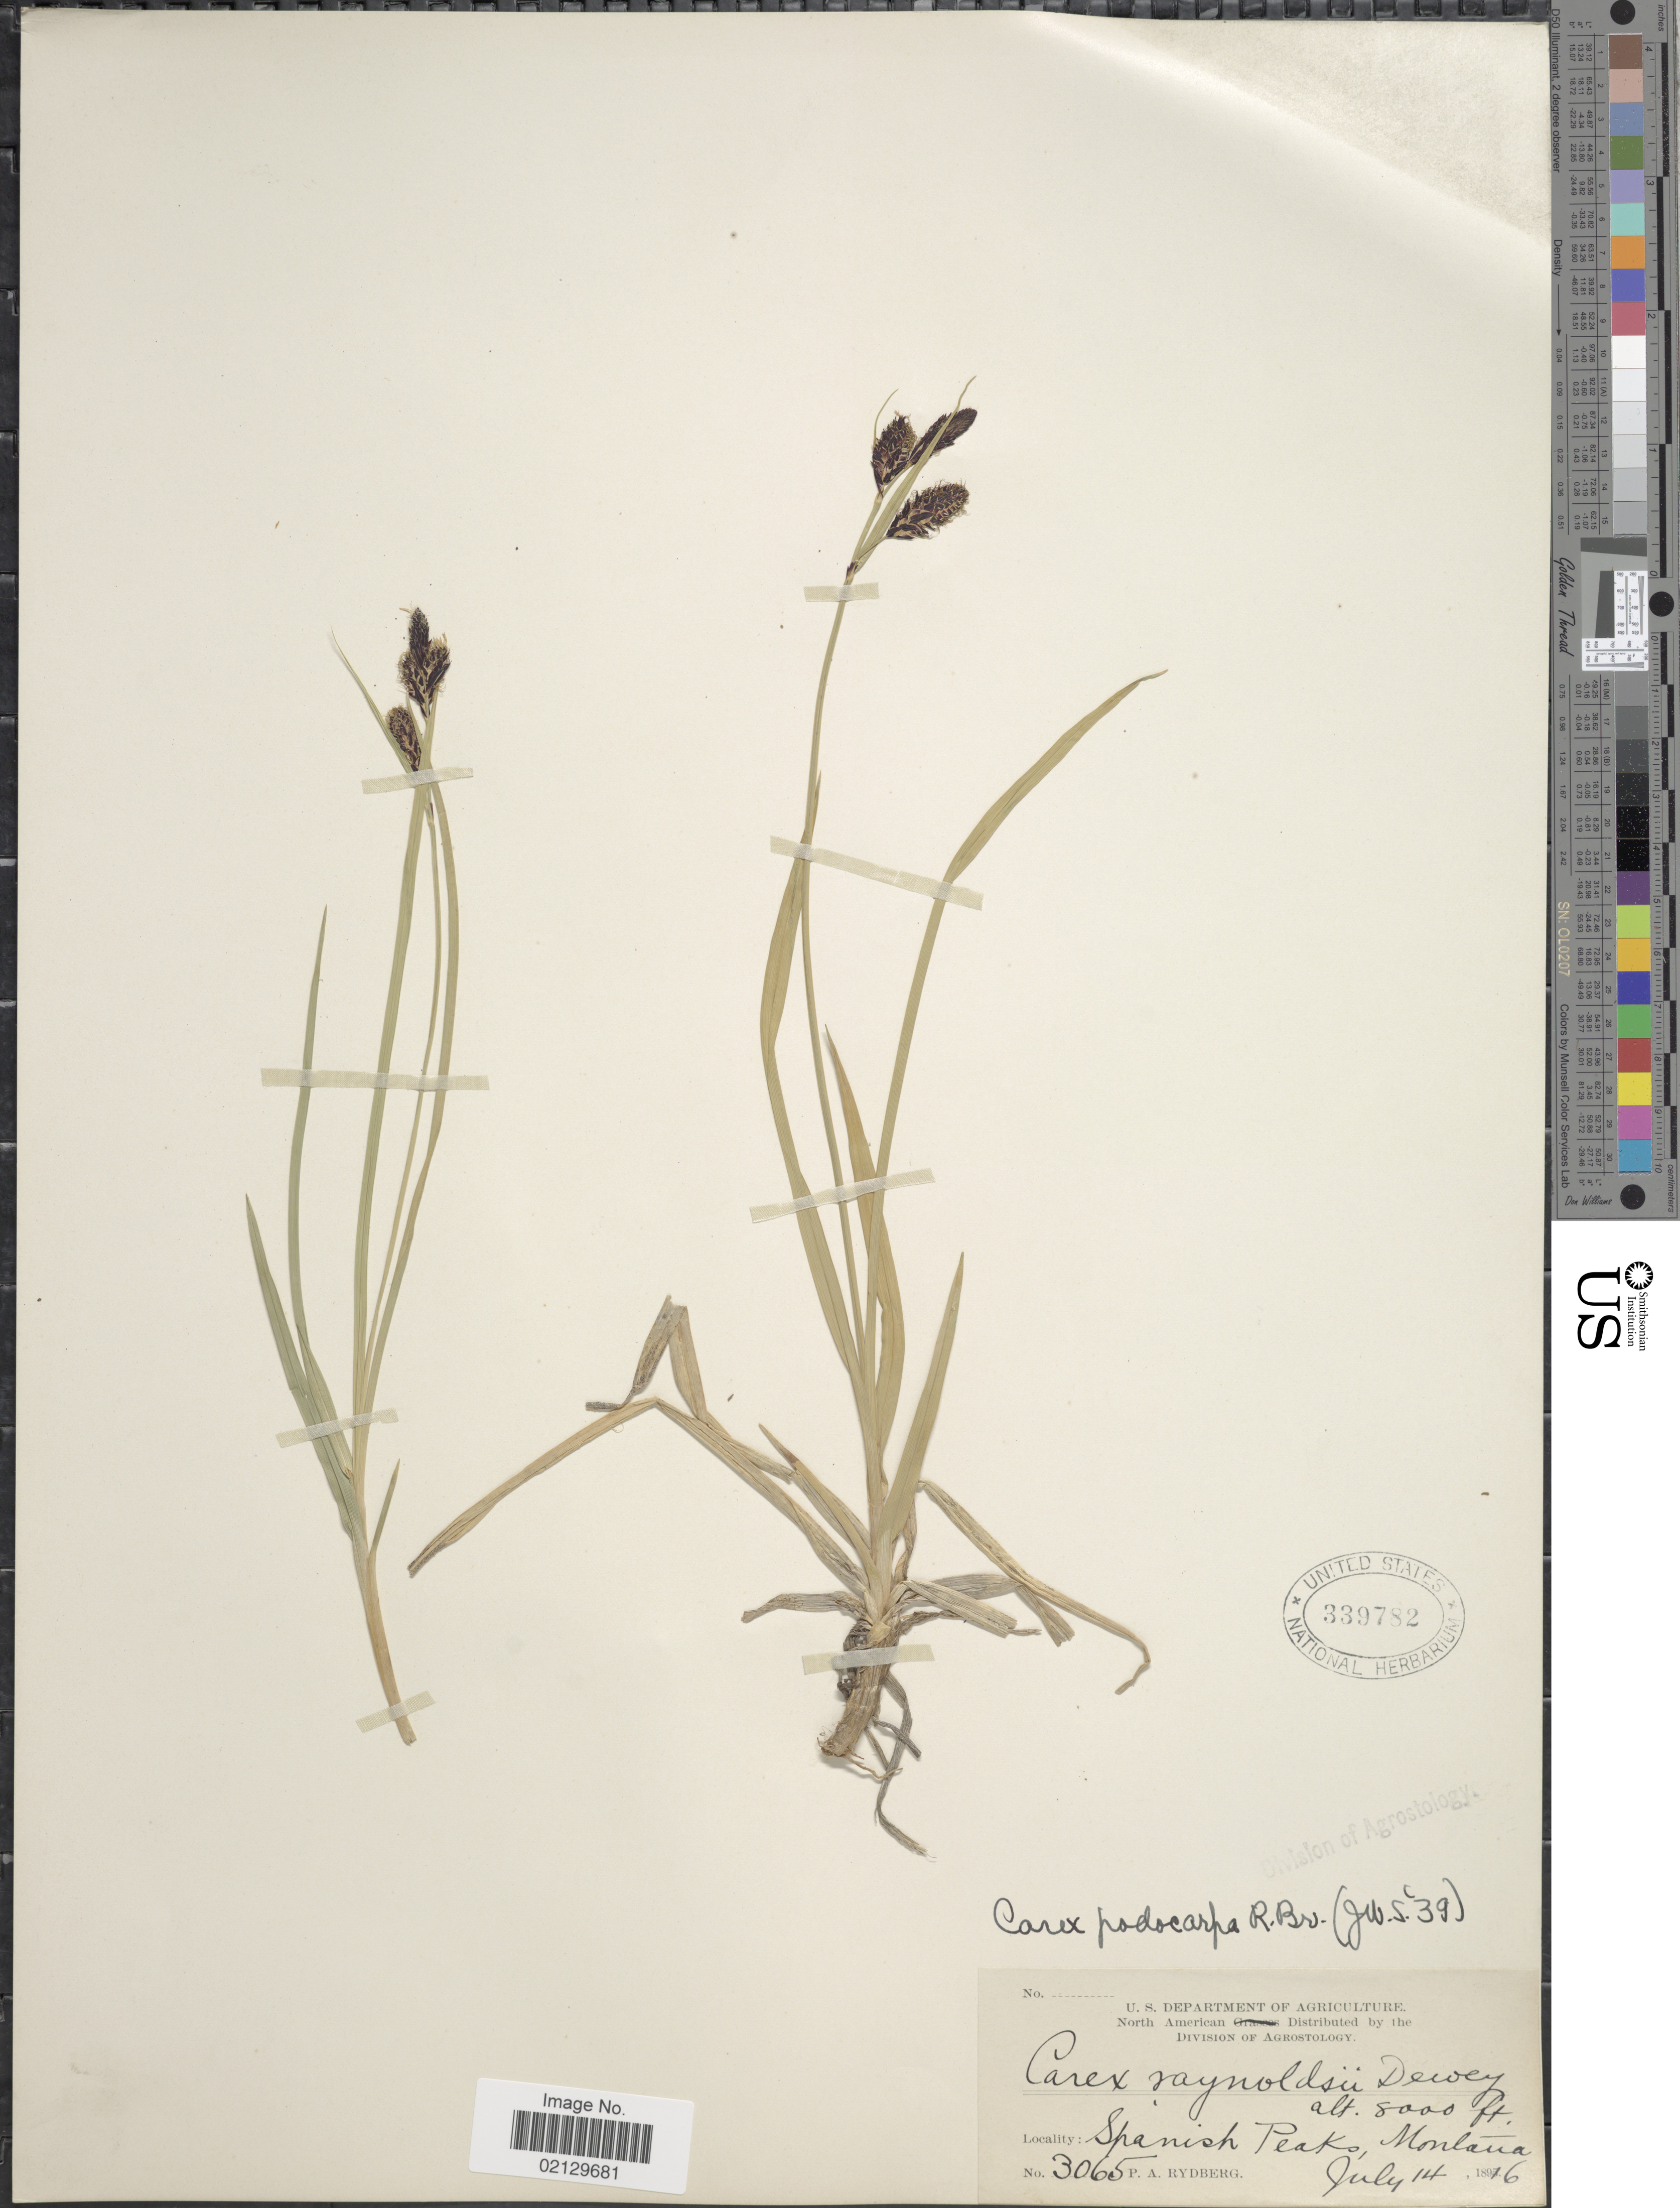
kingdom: Plantae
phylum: Tracheophyta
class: Liliopsida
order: Poales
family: Cyperaceae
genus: Carex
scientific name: Carex podocarpa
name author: R. Br.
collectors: P. A. Rydberg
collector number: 3065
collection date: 1816-07-14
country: United States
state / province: Montana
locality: Spanish Peaks, Montana.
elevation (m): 2438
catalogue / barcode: US 339782